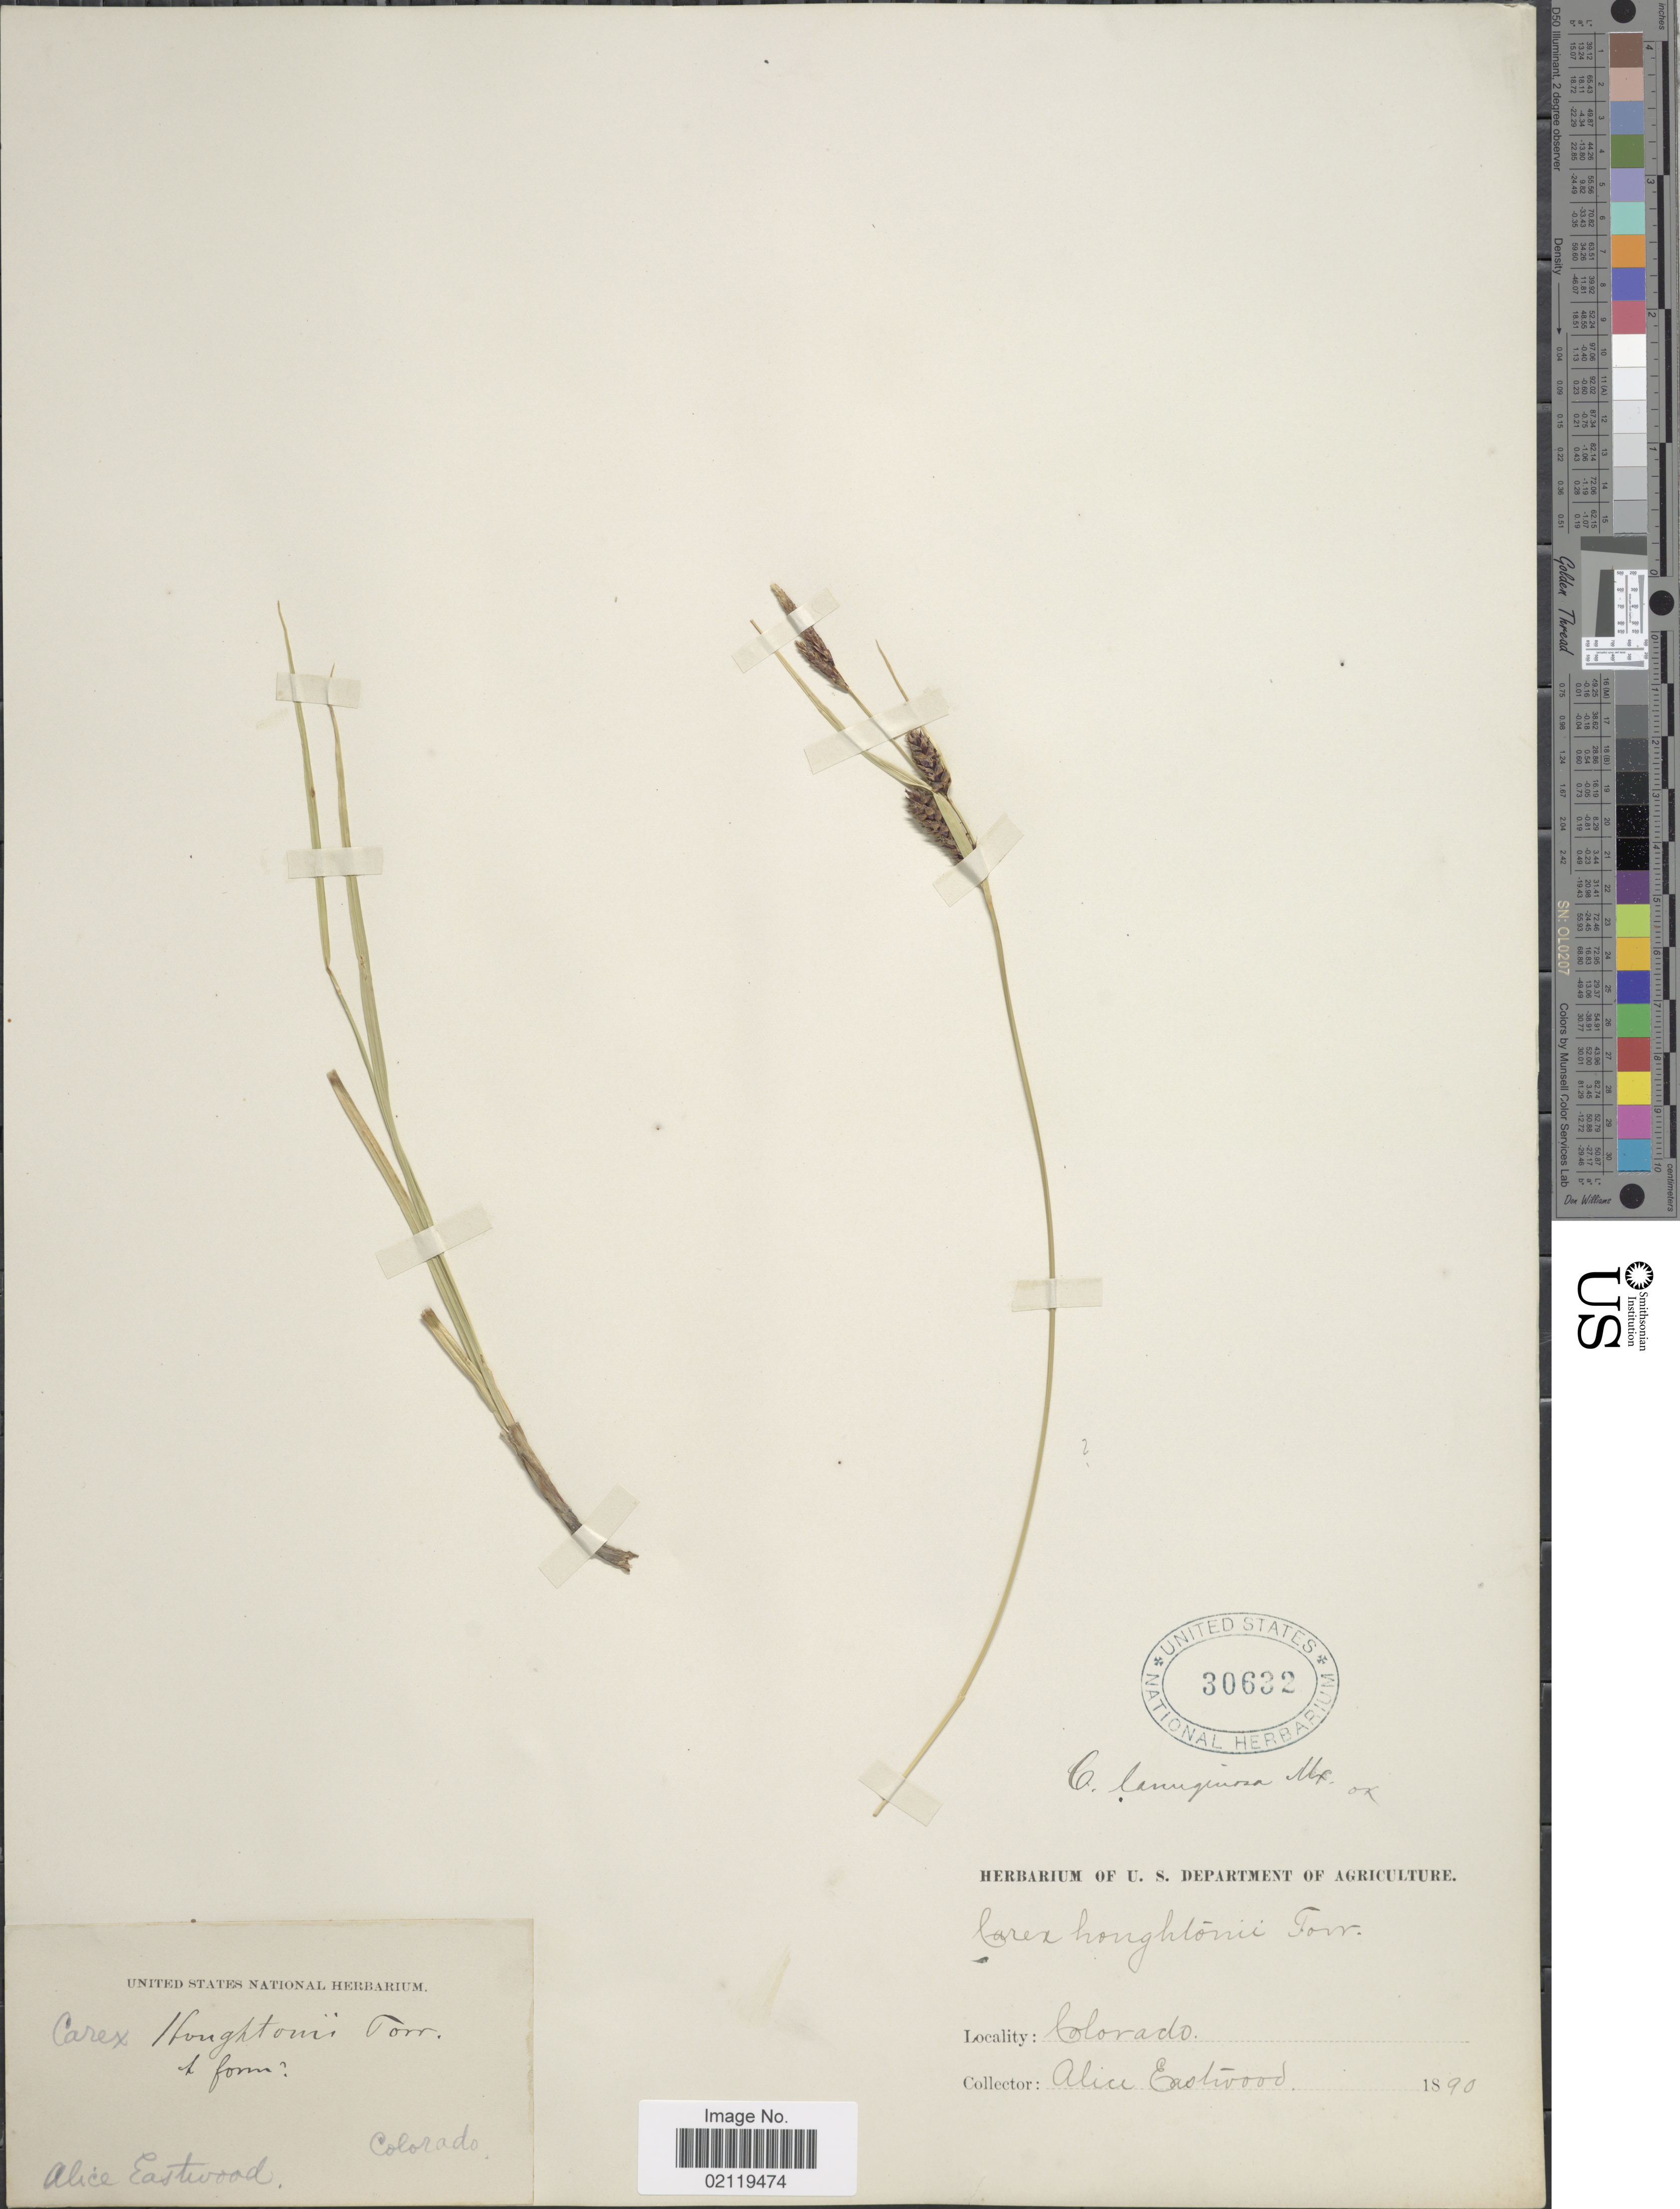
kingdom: Plantae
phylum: Tracheophyta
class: Liliopsida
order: Poales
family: Cyperaceae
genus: Carex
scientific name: Carex pellita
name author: Muhl. ex Willd.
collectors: A. Eastwood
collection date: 1890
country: United States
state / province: Colorado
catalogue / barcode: US 30632